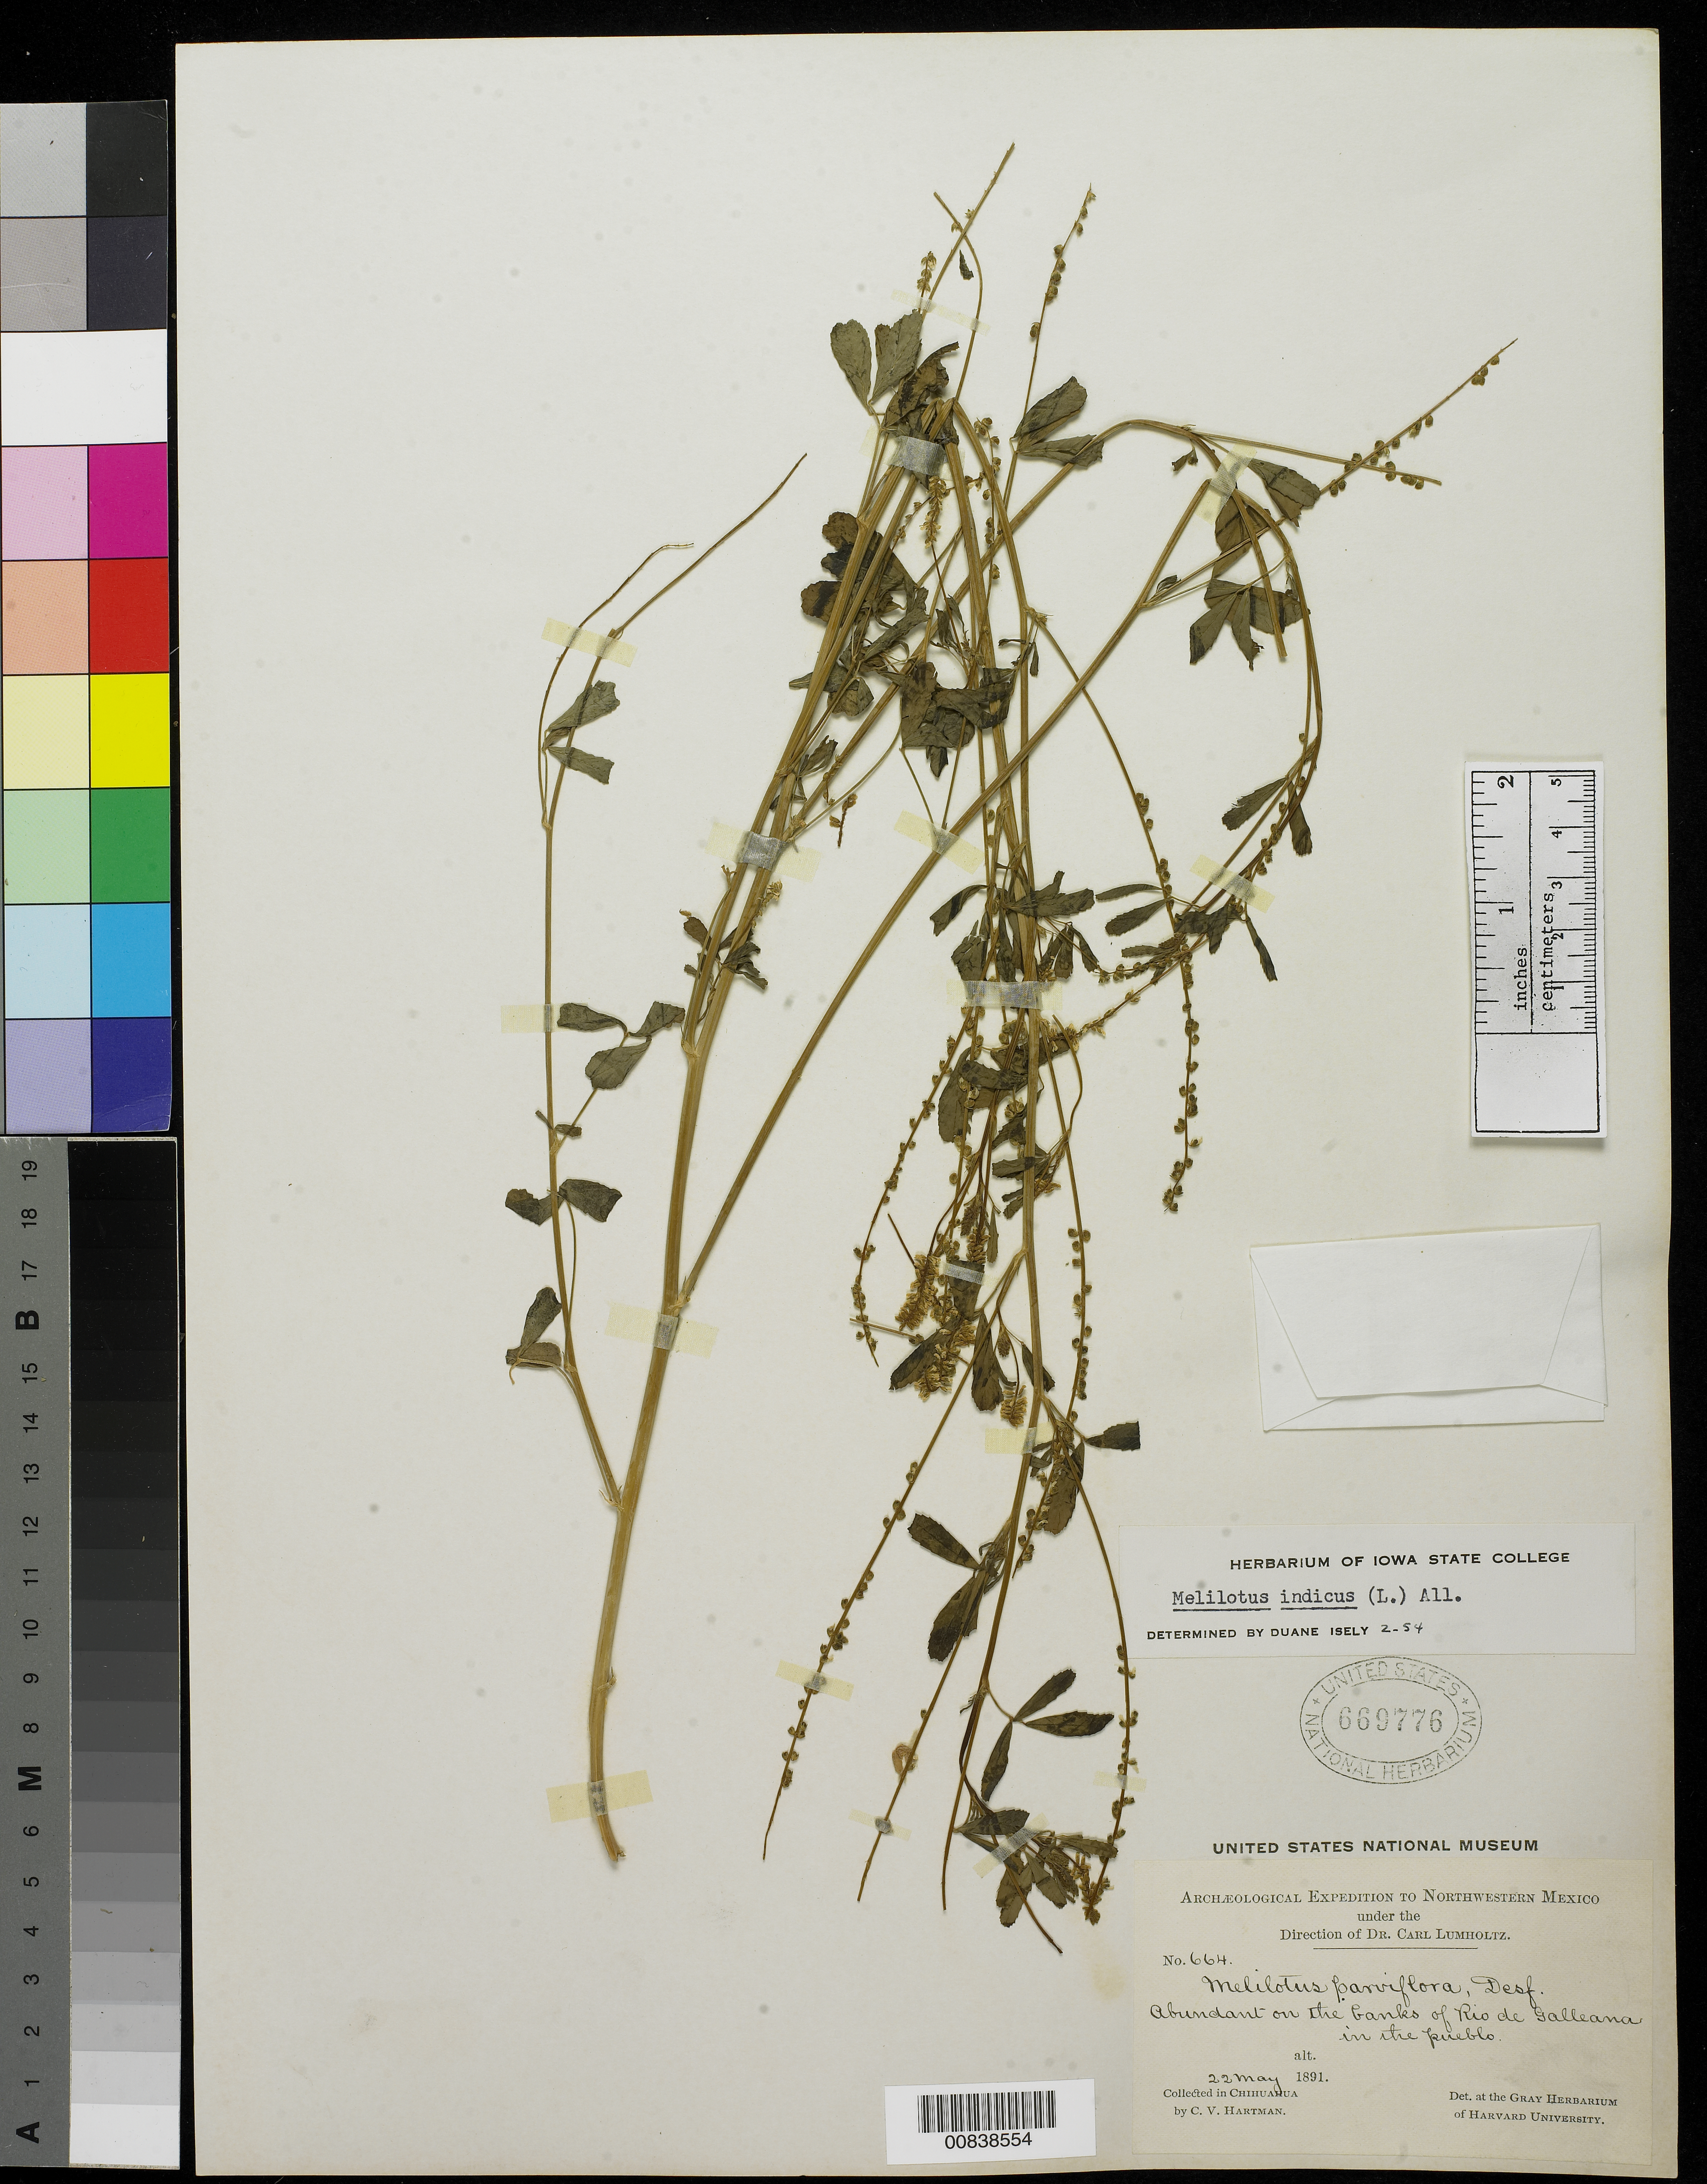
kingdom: Plantae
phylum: Tracheophyta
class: Magnoliopsida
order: Fabales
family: Fabaceae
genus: Melilotus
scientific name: Melilotus indicus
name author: (L.) All.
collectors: C. V. Hartman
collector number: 664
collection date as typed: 22 May 1891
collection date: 1891-05-22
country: Mexico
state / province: Chihuahua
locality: Banks of the Rio Galleana in the Pueblo.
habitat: River banks.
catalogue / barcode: US 669776